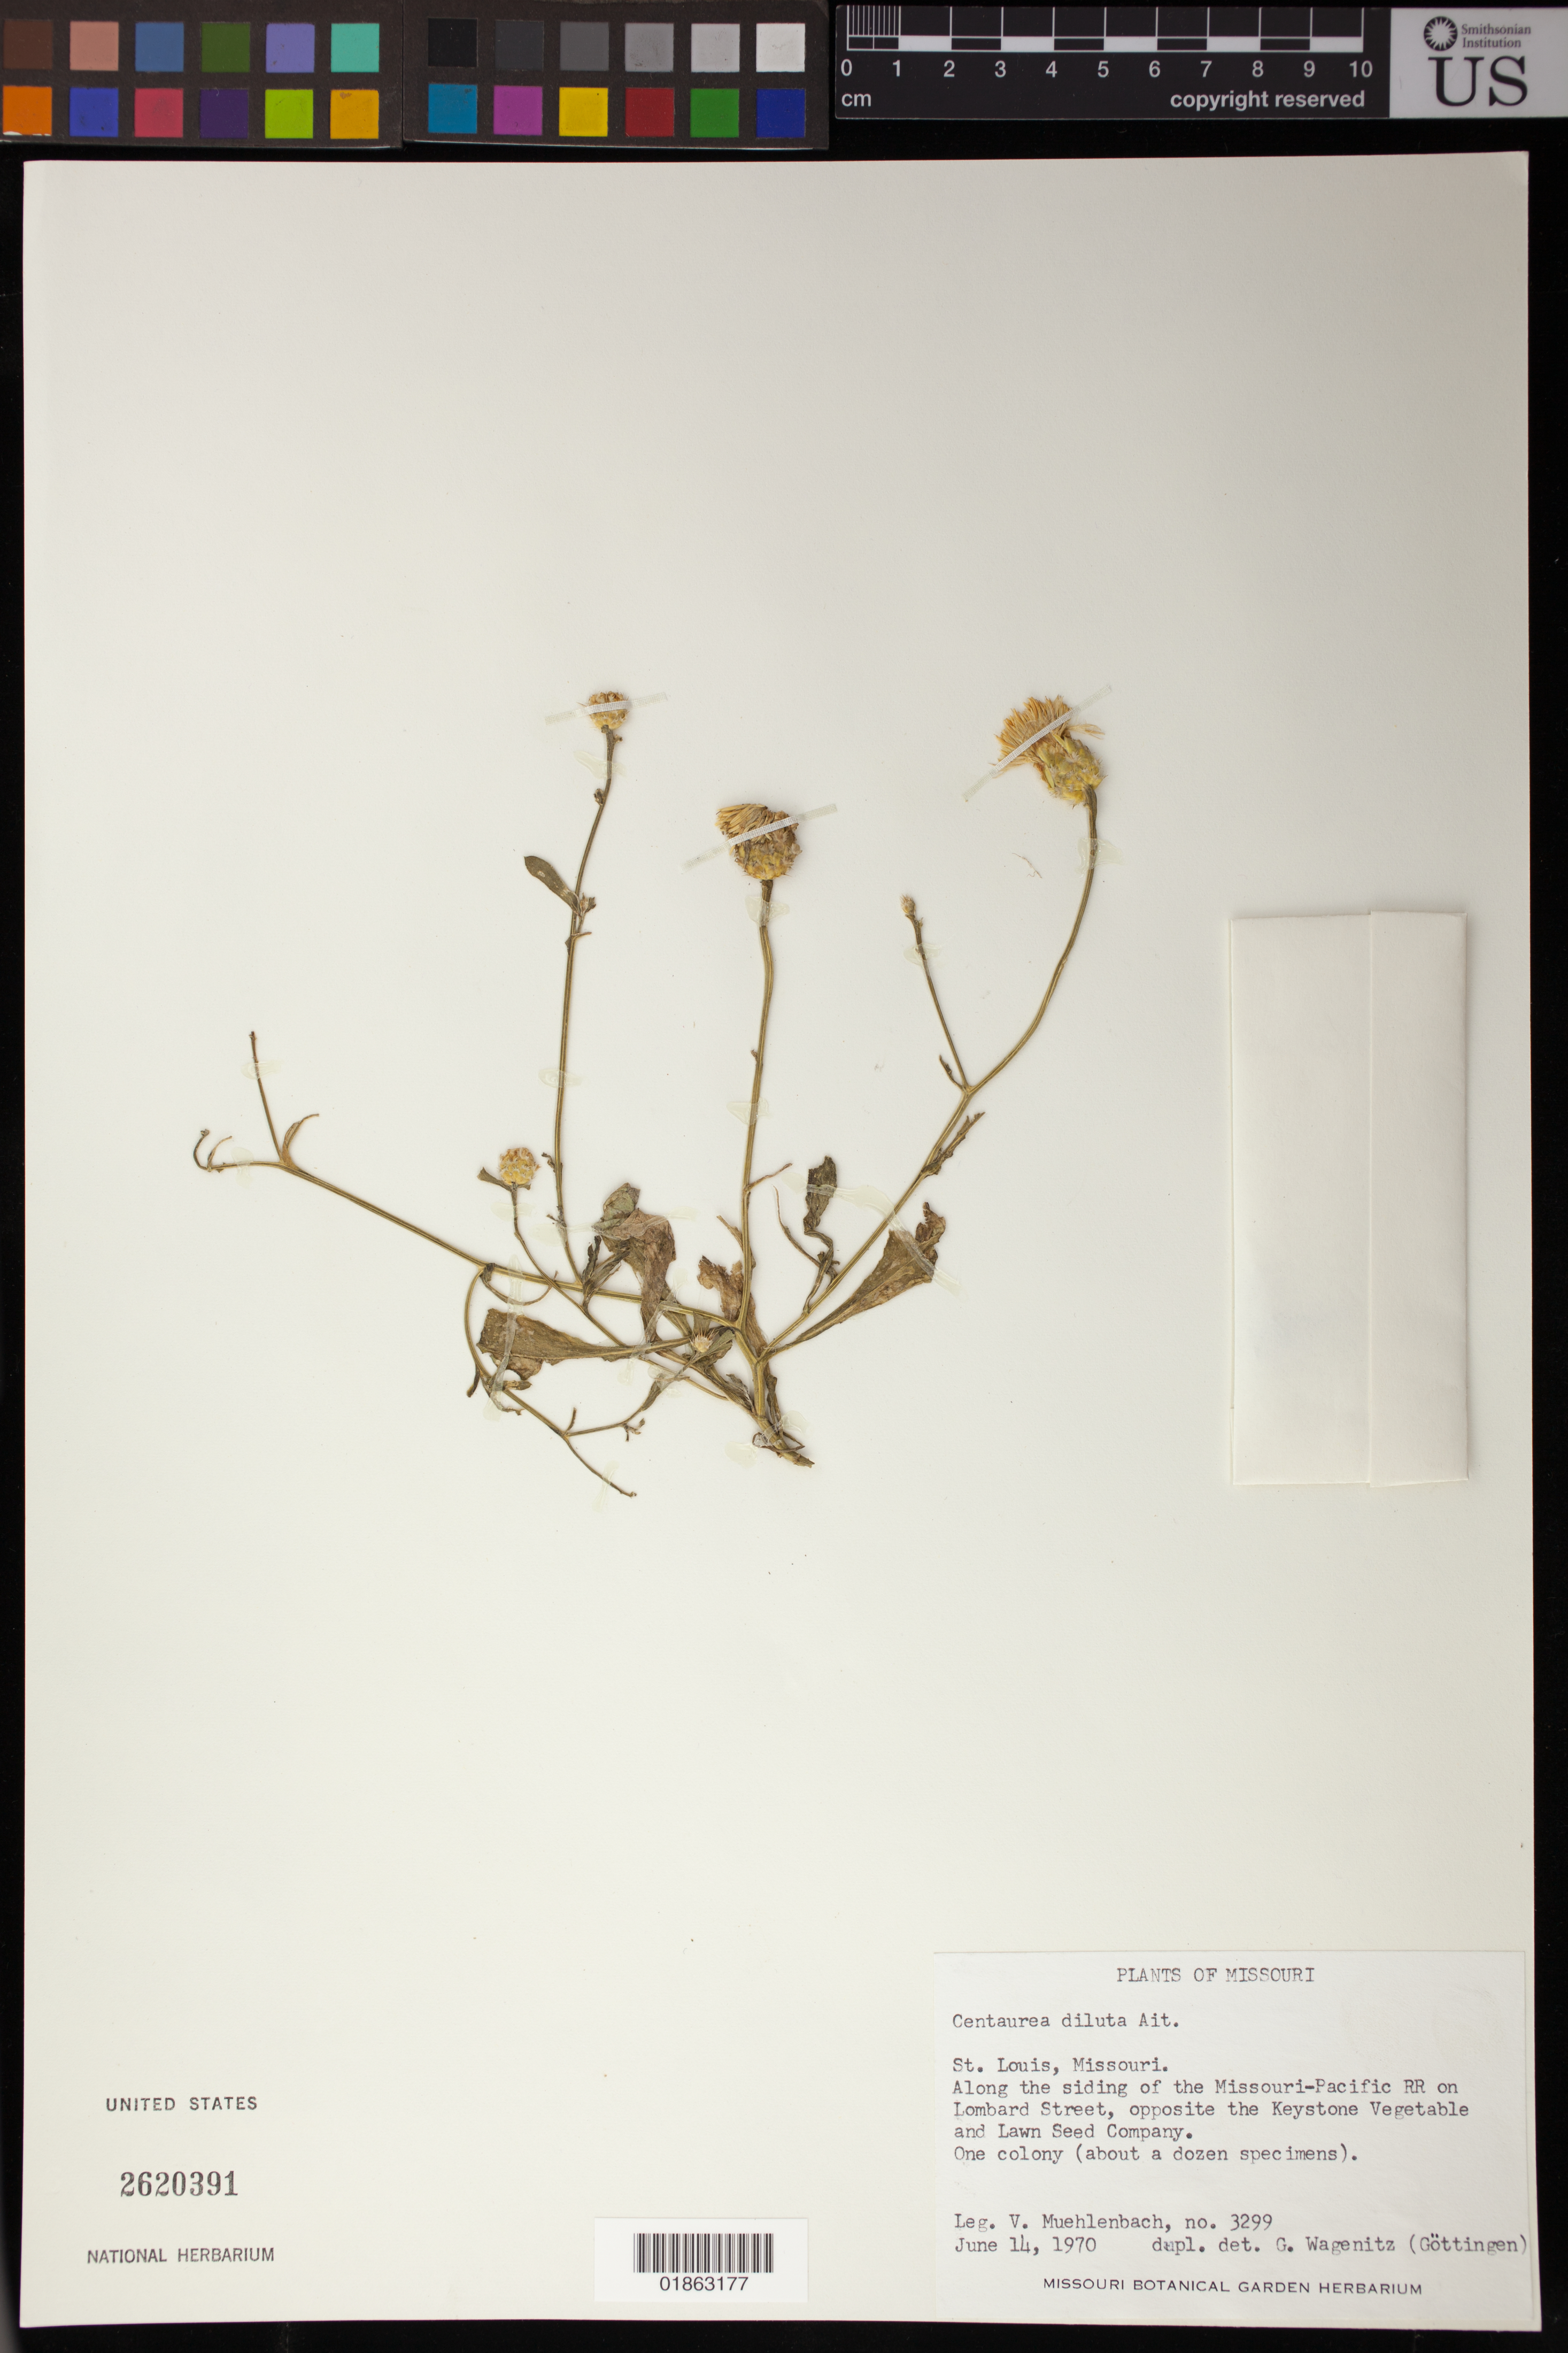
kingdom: Plantae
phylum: Tracheophyta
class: Magnoliopsida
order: Asterales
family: Asteraceae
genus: Centaurea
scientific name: Centaurea diluta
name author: Aiton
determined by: Wagenitz, G.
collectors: V. Mühlenbach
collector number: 3299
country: United States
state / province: Missouri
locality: St. Louis, along the siding of the Missouri-Pacific RR on Lombard Street, opposite the Keystone Vegetable and Lawn Seed Company.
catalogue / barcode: US 2620391